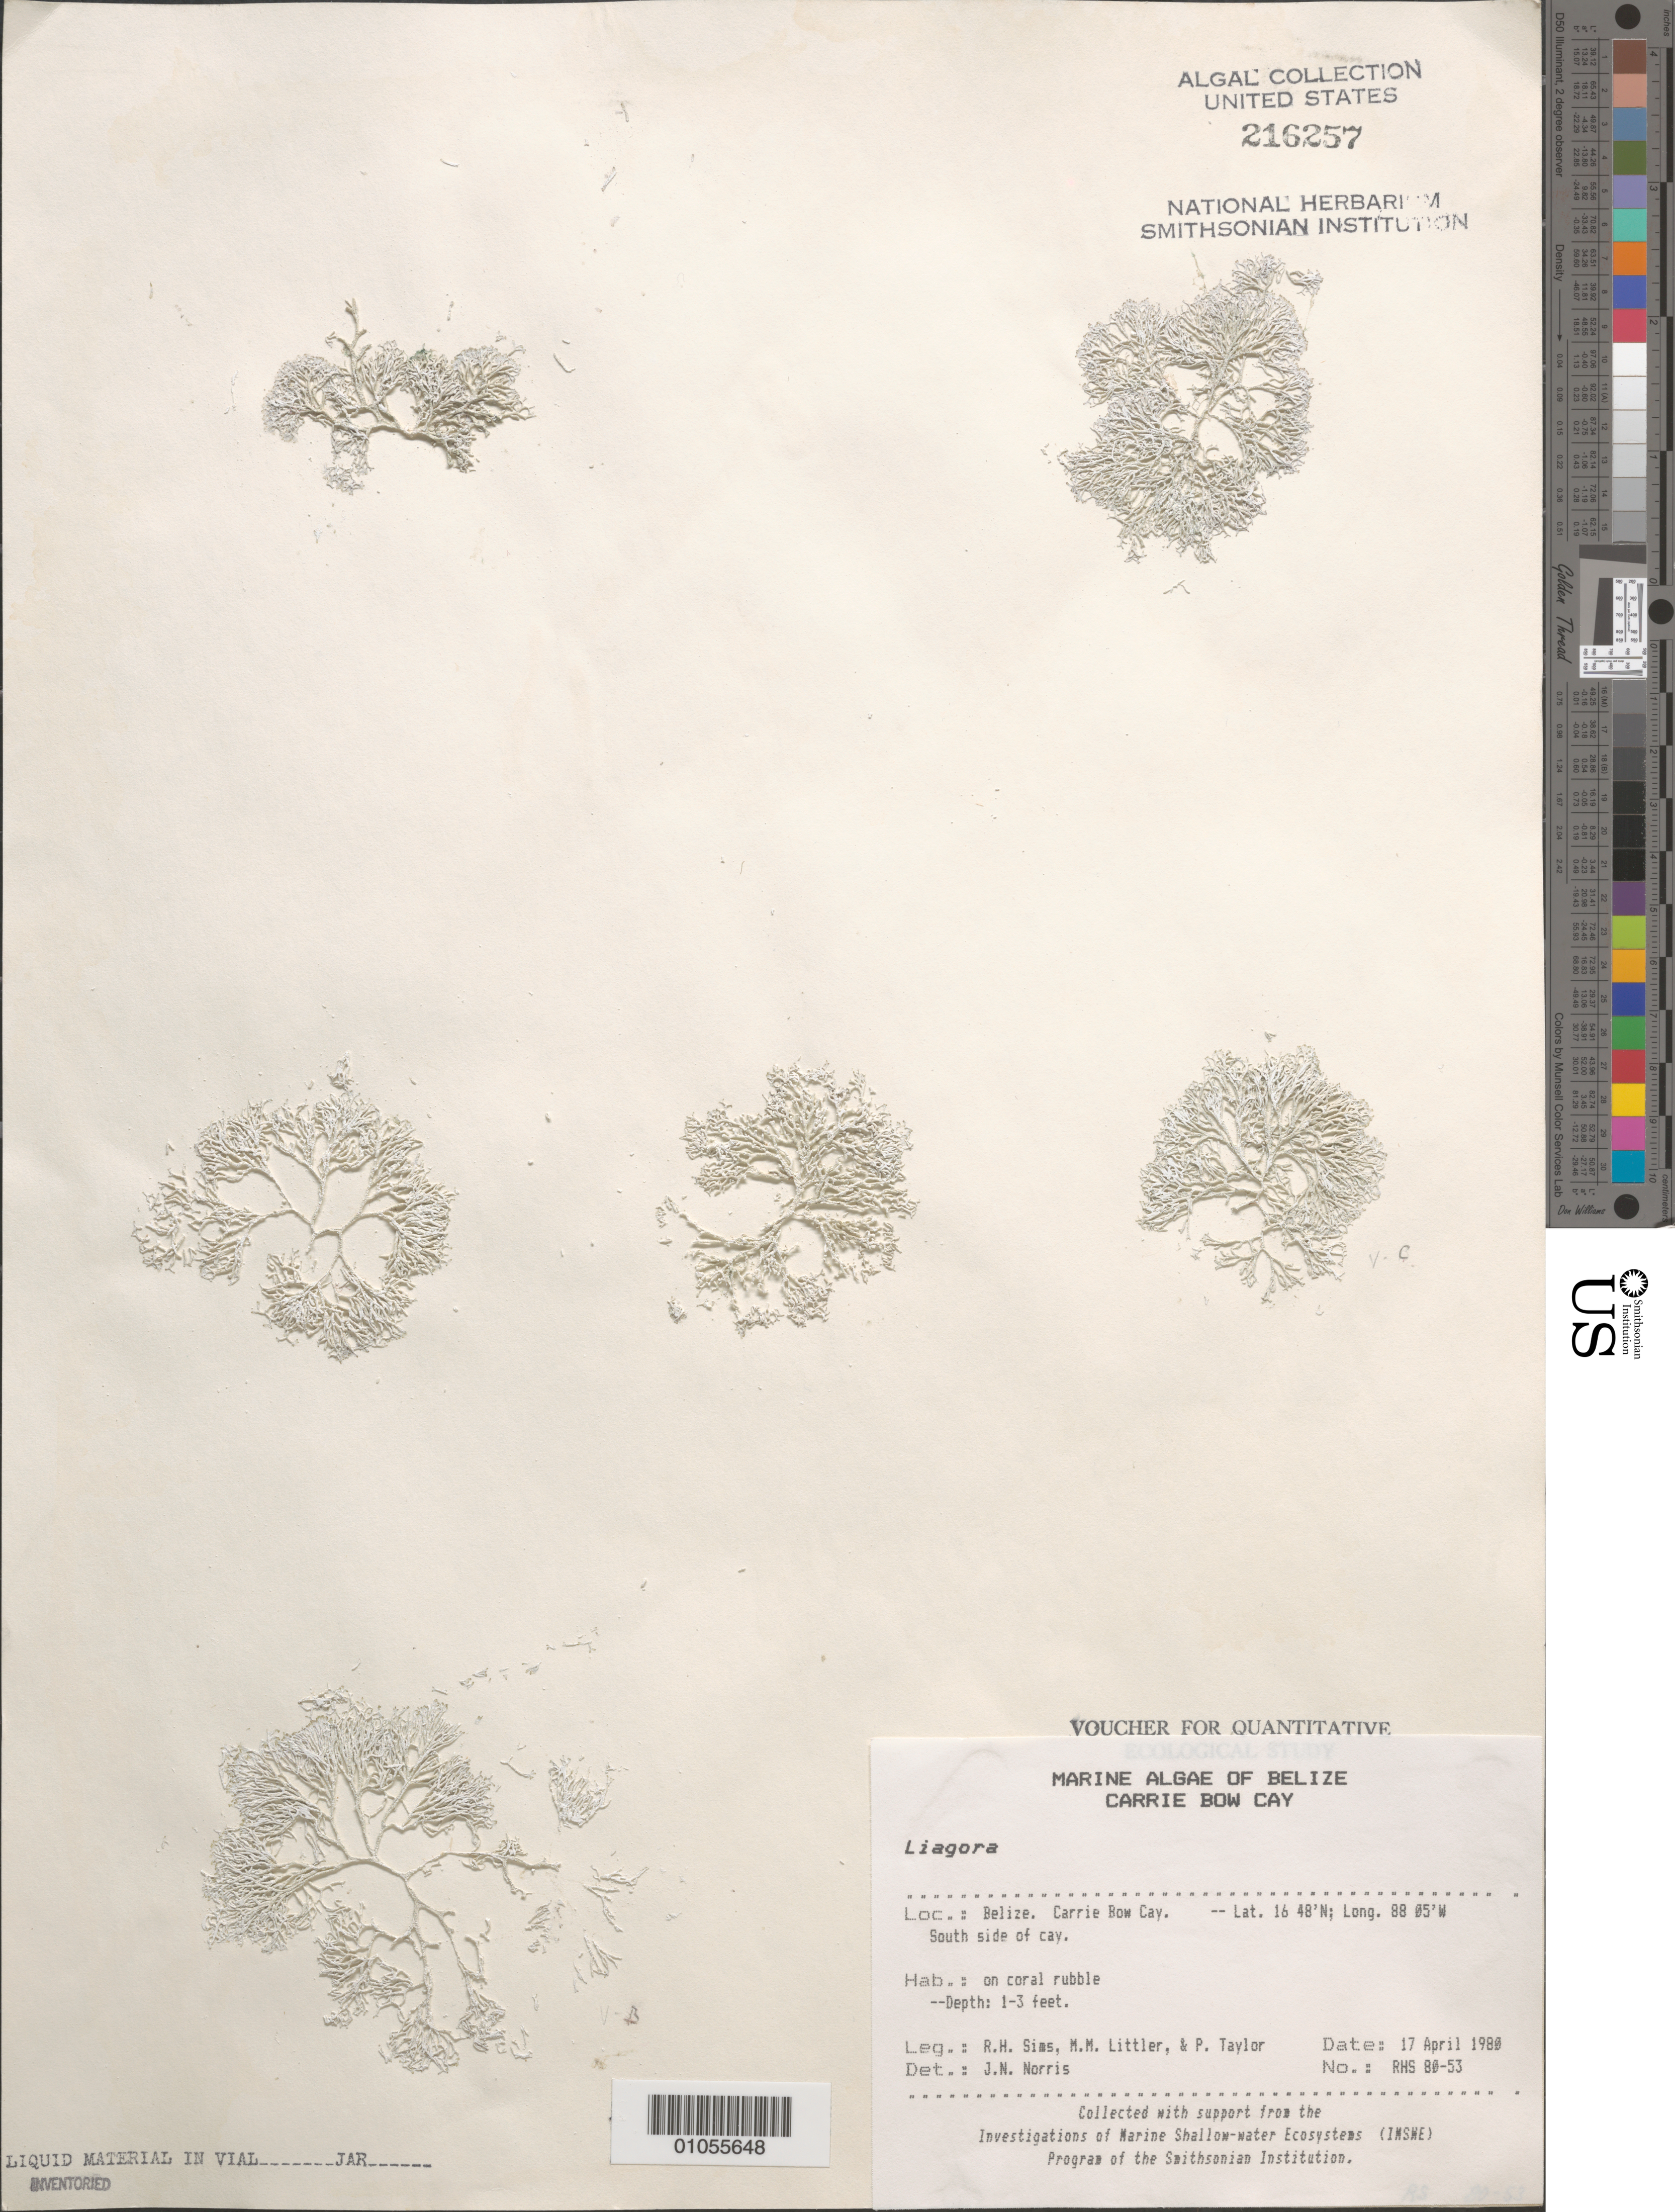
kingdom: Plantae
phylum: Rhodophyta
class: Florideophyceae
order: Nemaliales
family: Liagoraceae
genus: Liagora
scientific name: Liagora sp.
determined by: Norris, James N.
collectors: R. H. Sims, M. M. Littler & P. R. Taylor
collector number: RHS 80-53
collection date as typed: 17 Apr 1980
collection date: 1980-04-17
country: Belize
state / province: Stann Creek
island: Carrie Bow Cay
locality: South side of the cay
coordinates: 16 48'N, 88 05'W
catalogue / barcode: US 216257